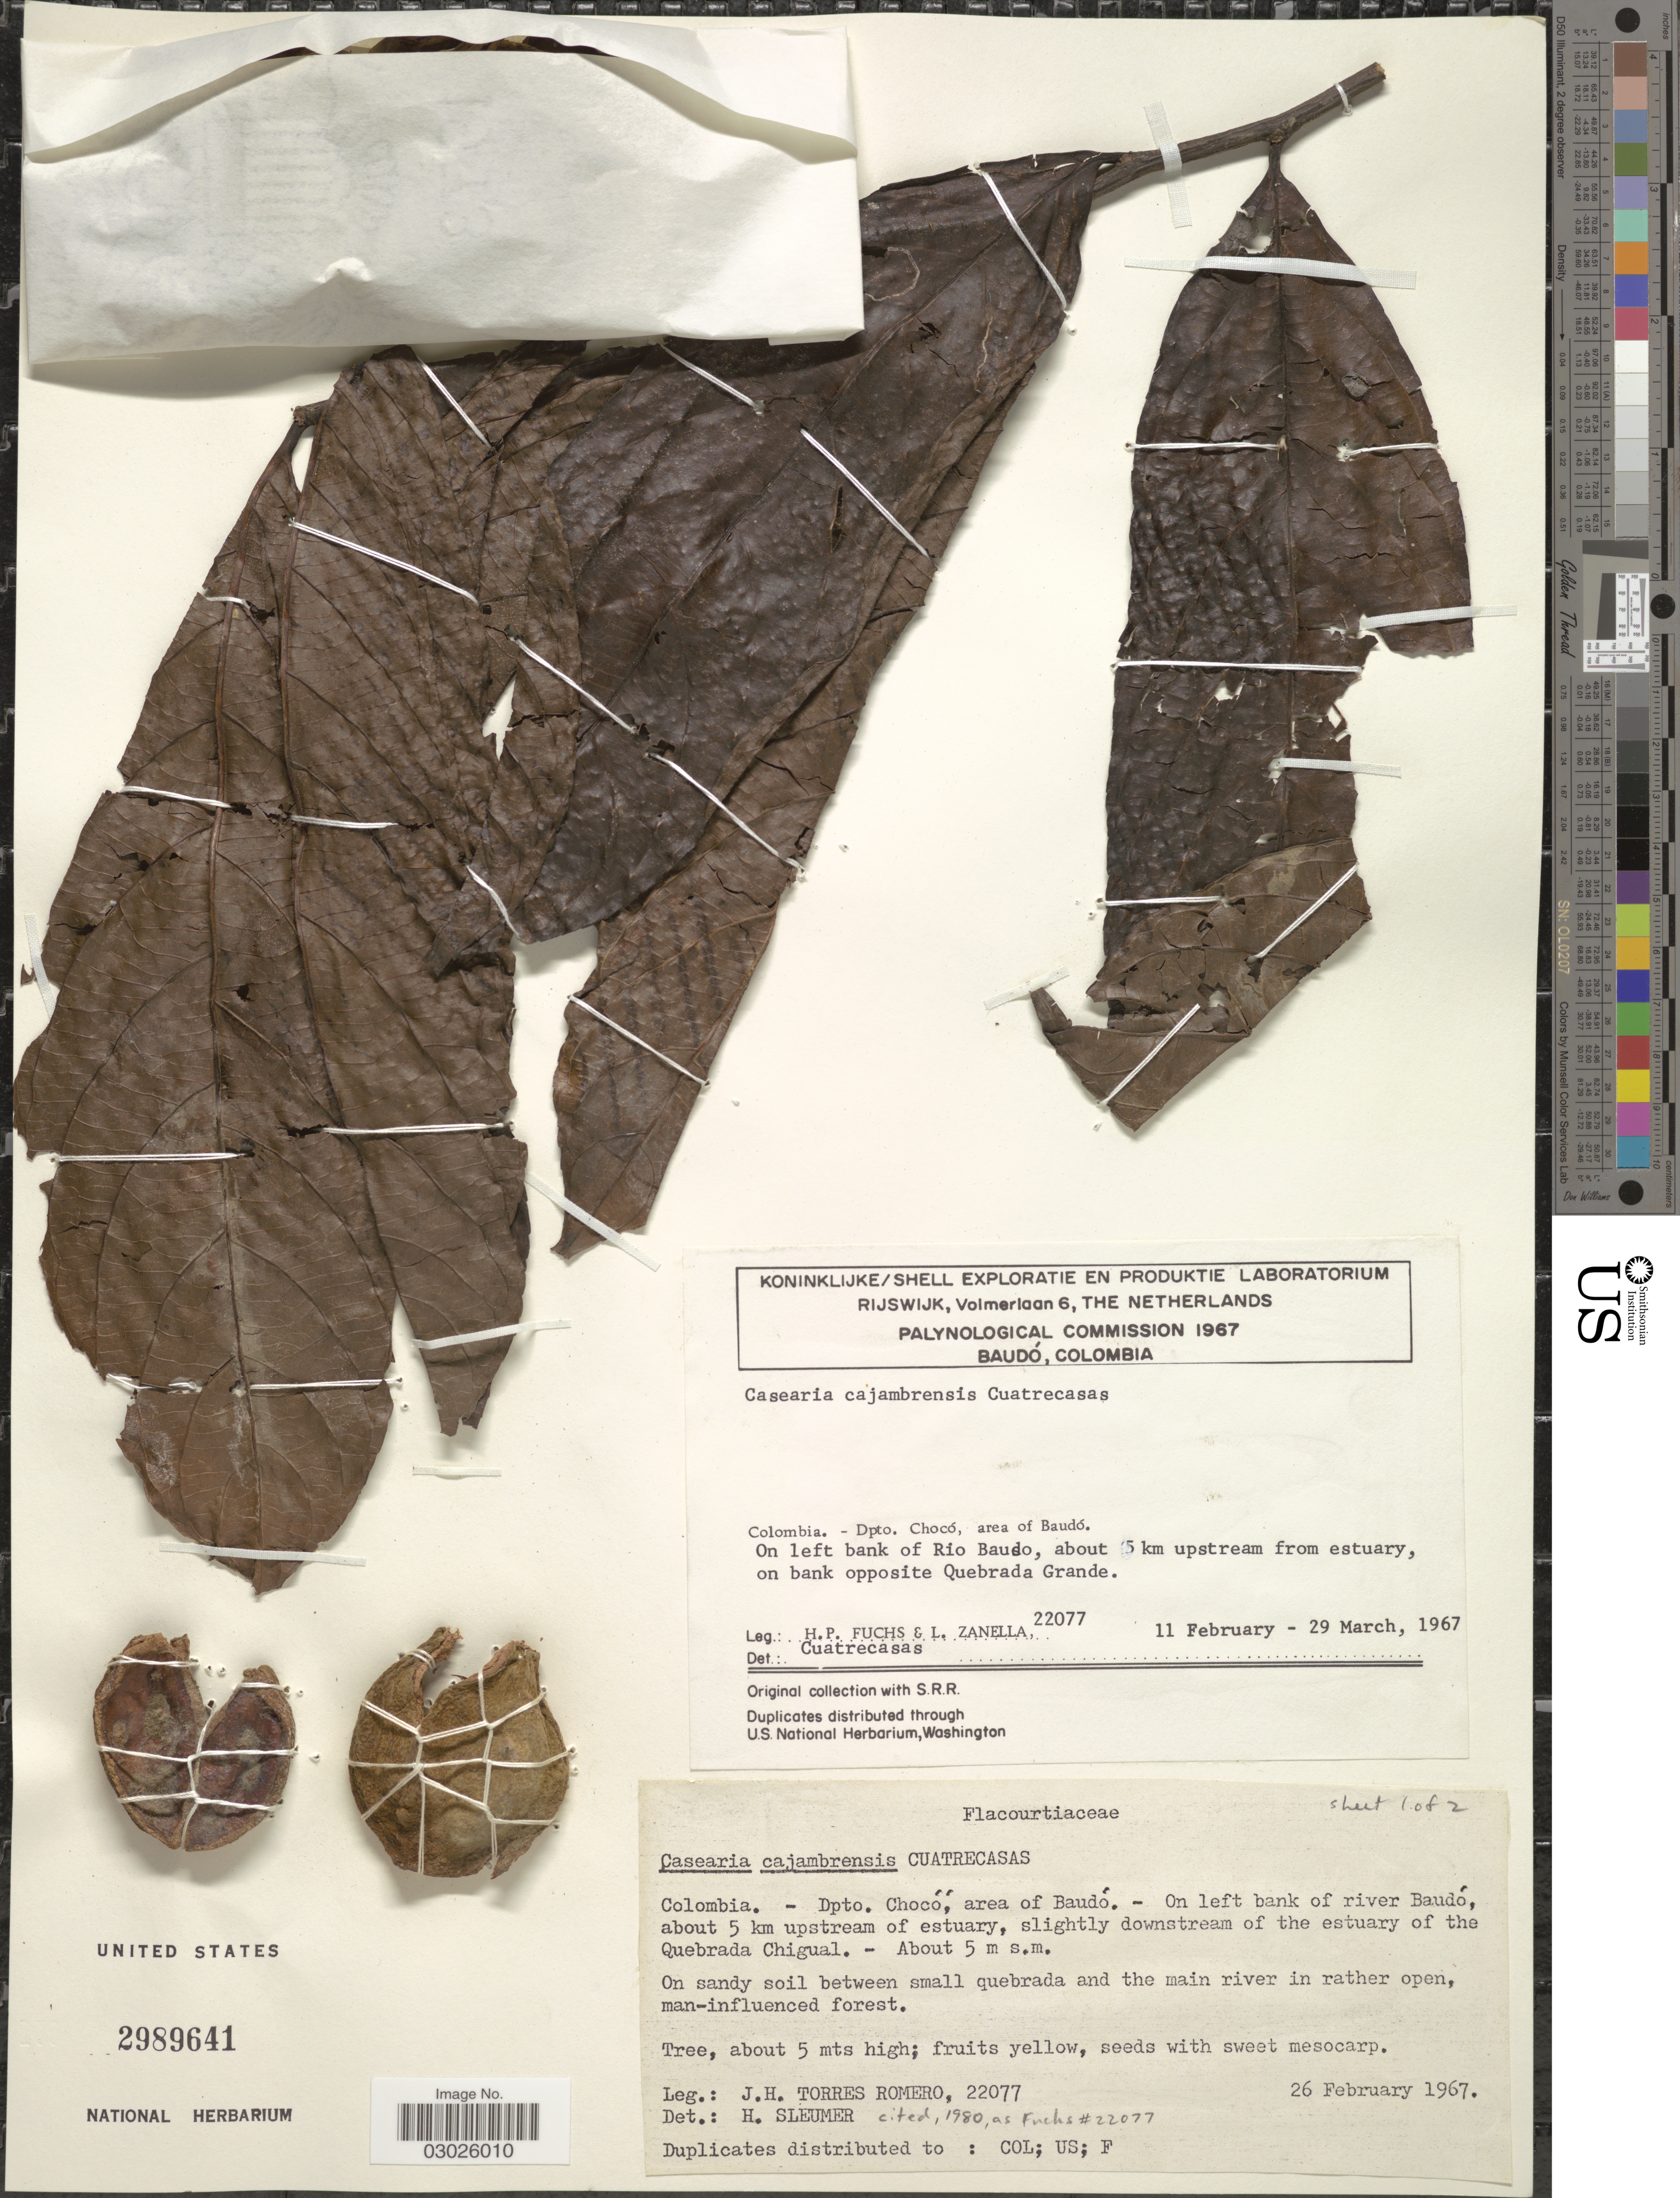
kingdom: Plantae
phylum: Tracheophyta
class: Magnoliopsida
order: Malpighiales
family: Salicaceae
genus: Casearia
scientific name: Casearia cajambrensis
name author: Cuatrec.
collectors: J. Torres-Romero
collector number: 22077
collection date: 1967-02-26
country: Colombia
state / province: Chocó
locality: Dpto. Chocó, area of Baudó. - On left bank of river Baudó, about 5 km upstream of estuary, slightly downstream of the estuary of the Quebrada Chigual.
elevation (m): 5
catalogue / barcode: US 2989641